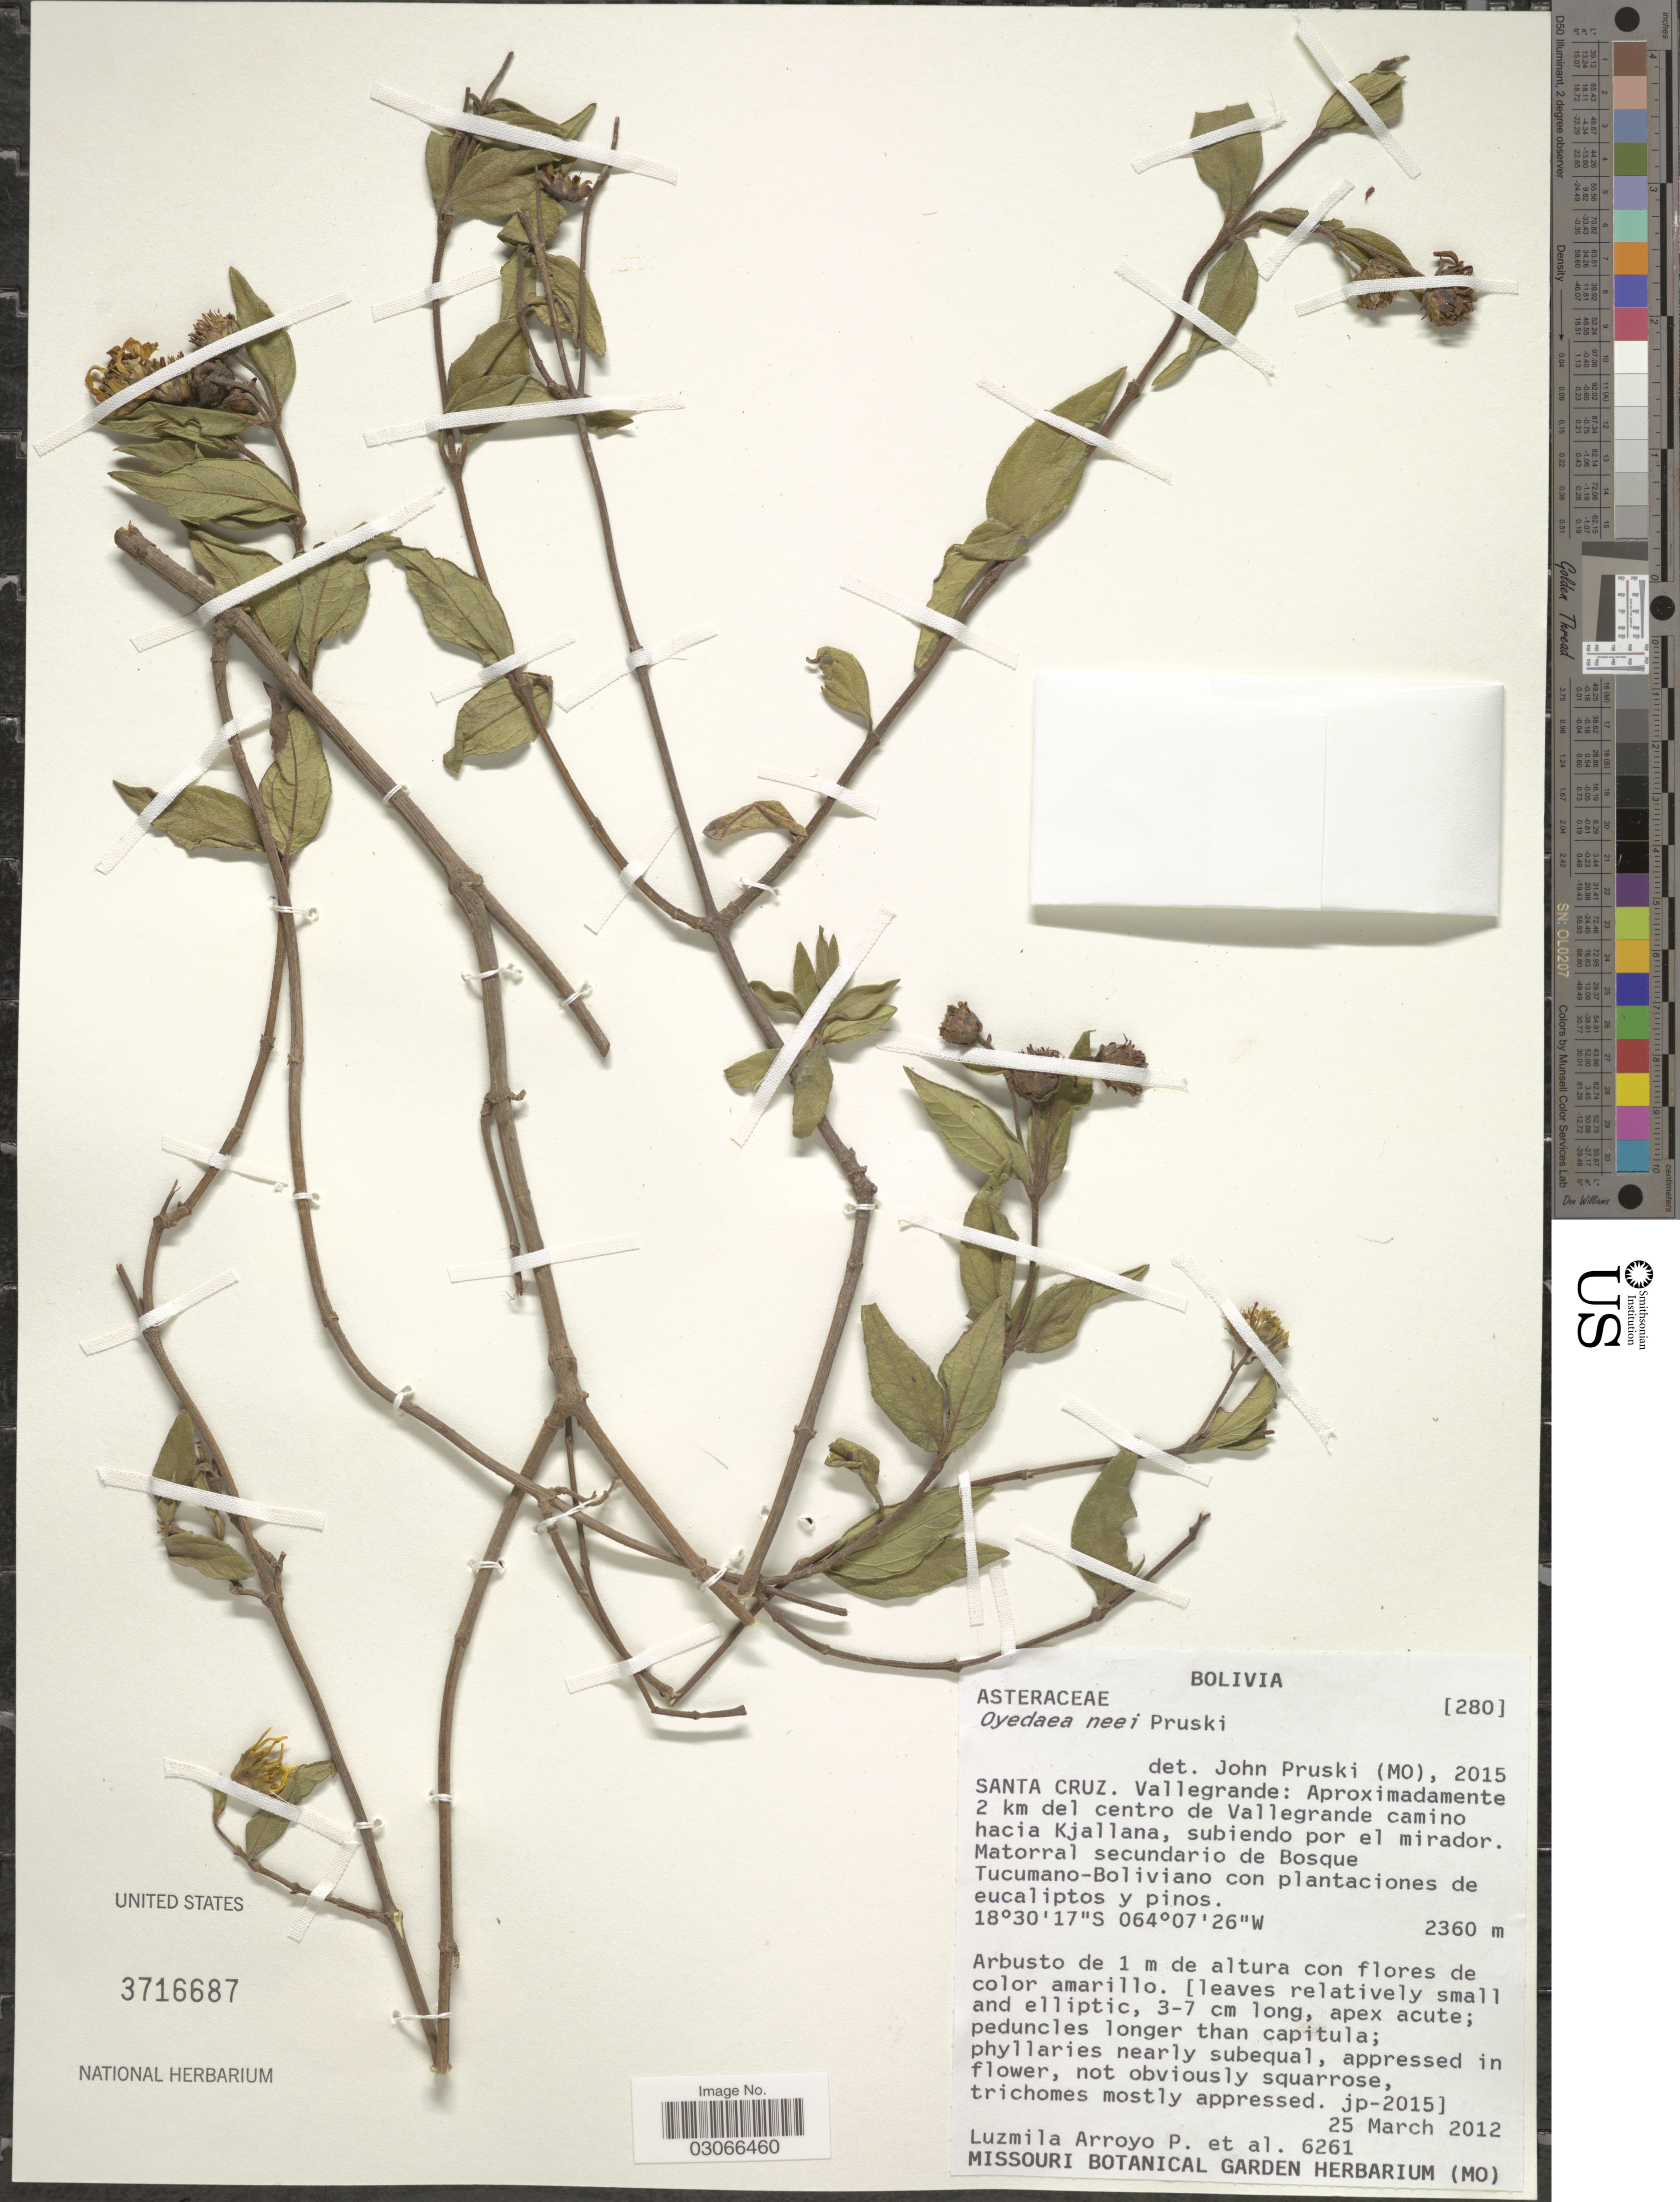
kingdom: Plantae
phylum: Tracheophyta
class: Magnoliopsida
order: Asterales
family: Asteraceae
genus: Oyedaea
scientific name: Oyedaea neei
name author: Pruski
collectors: L. Arroyo P. & et al.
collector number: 6261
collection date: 2012-03-25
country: Bolivia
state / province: Santa Cruz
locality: Vallegrande: Aproximadamente 2 km del centro de Vallegrande camino hacia Kjallana, subiendo por el mirador. Matorral secundario de Bosque Tucumano-Boliviano con plantaciones de eucaliptos y pinos.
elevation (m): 2360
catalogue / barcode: US 3716687